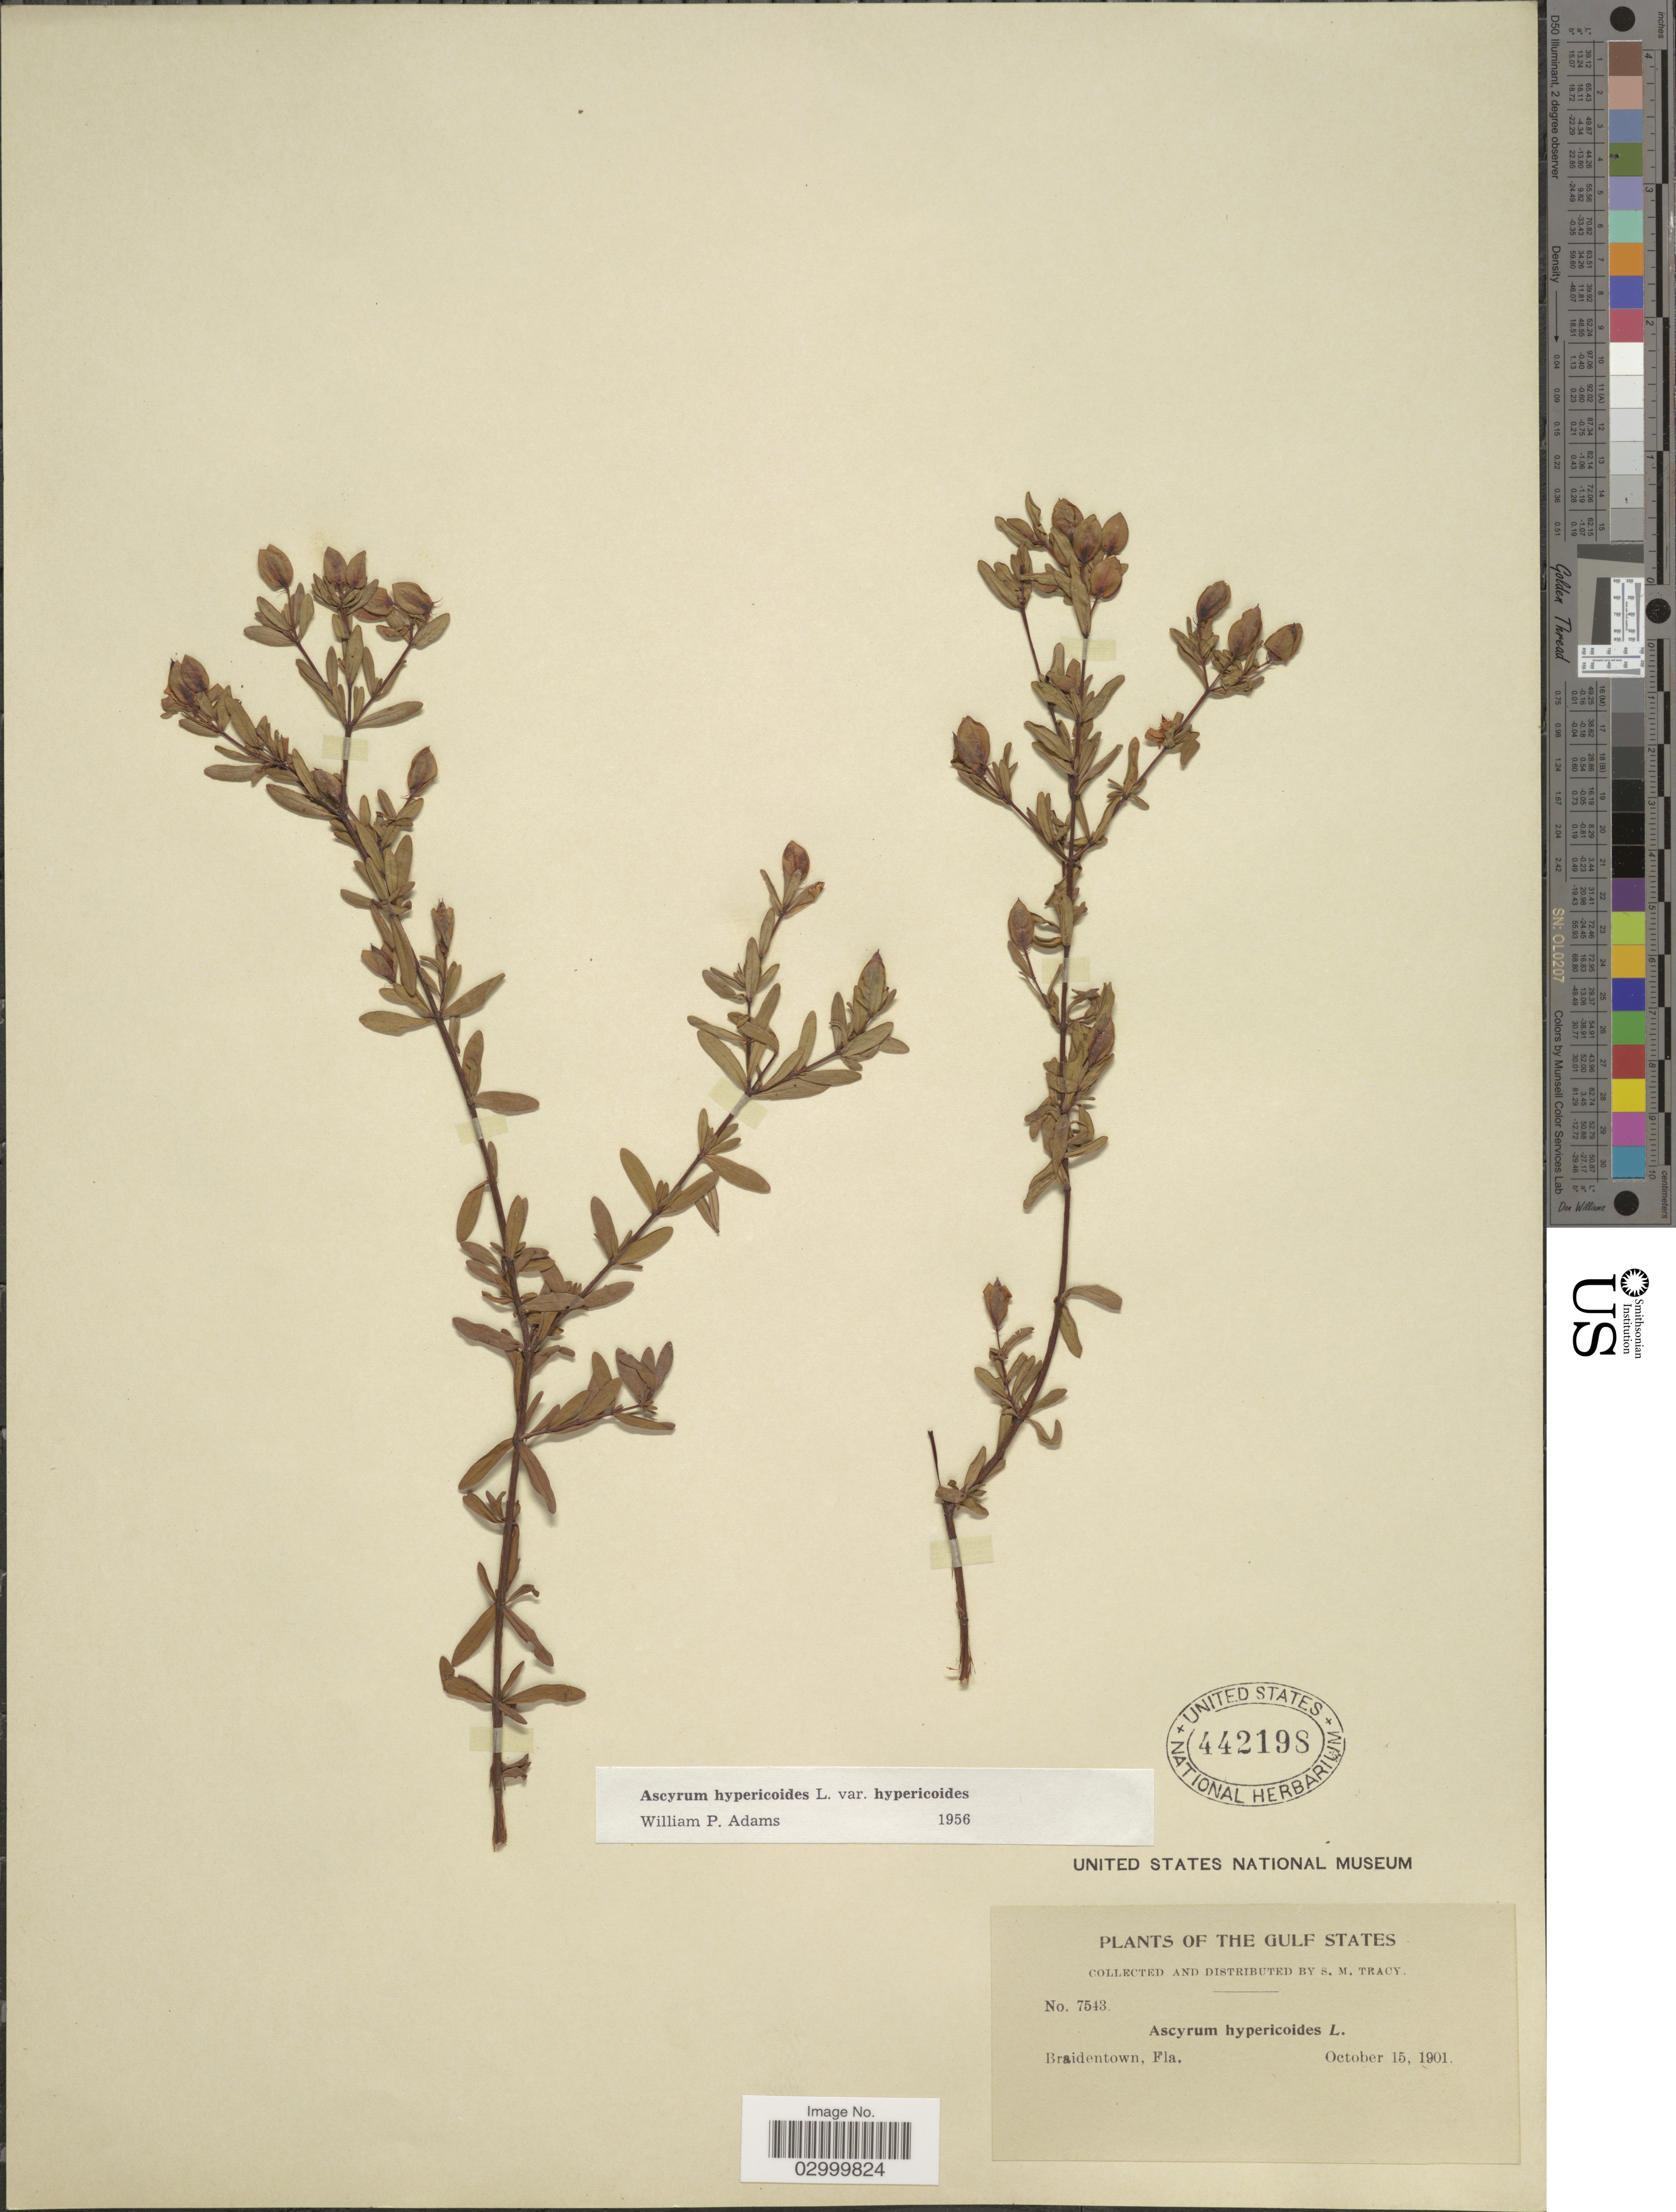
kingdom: Plantae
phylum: Tracheophyta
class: Magnoliopsida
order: Malpighiales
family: Hypericaceae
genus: Hypericum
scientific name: Hypericum hypericoides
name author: (L.) Crantz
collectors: S. M. Tracy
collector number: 7543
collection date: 1901-10-15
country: United States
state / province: Florida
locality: The Gulf States, Braidentown.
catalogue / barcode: US 442198